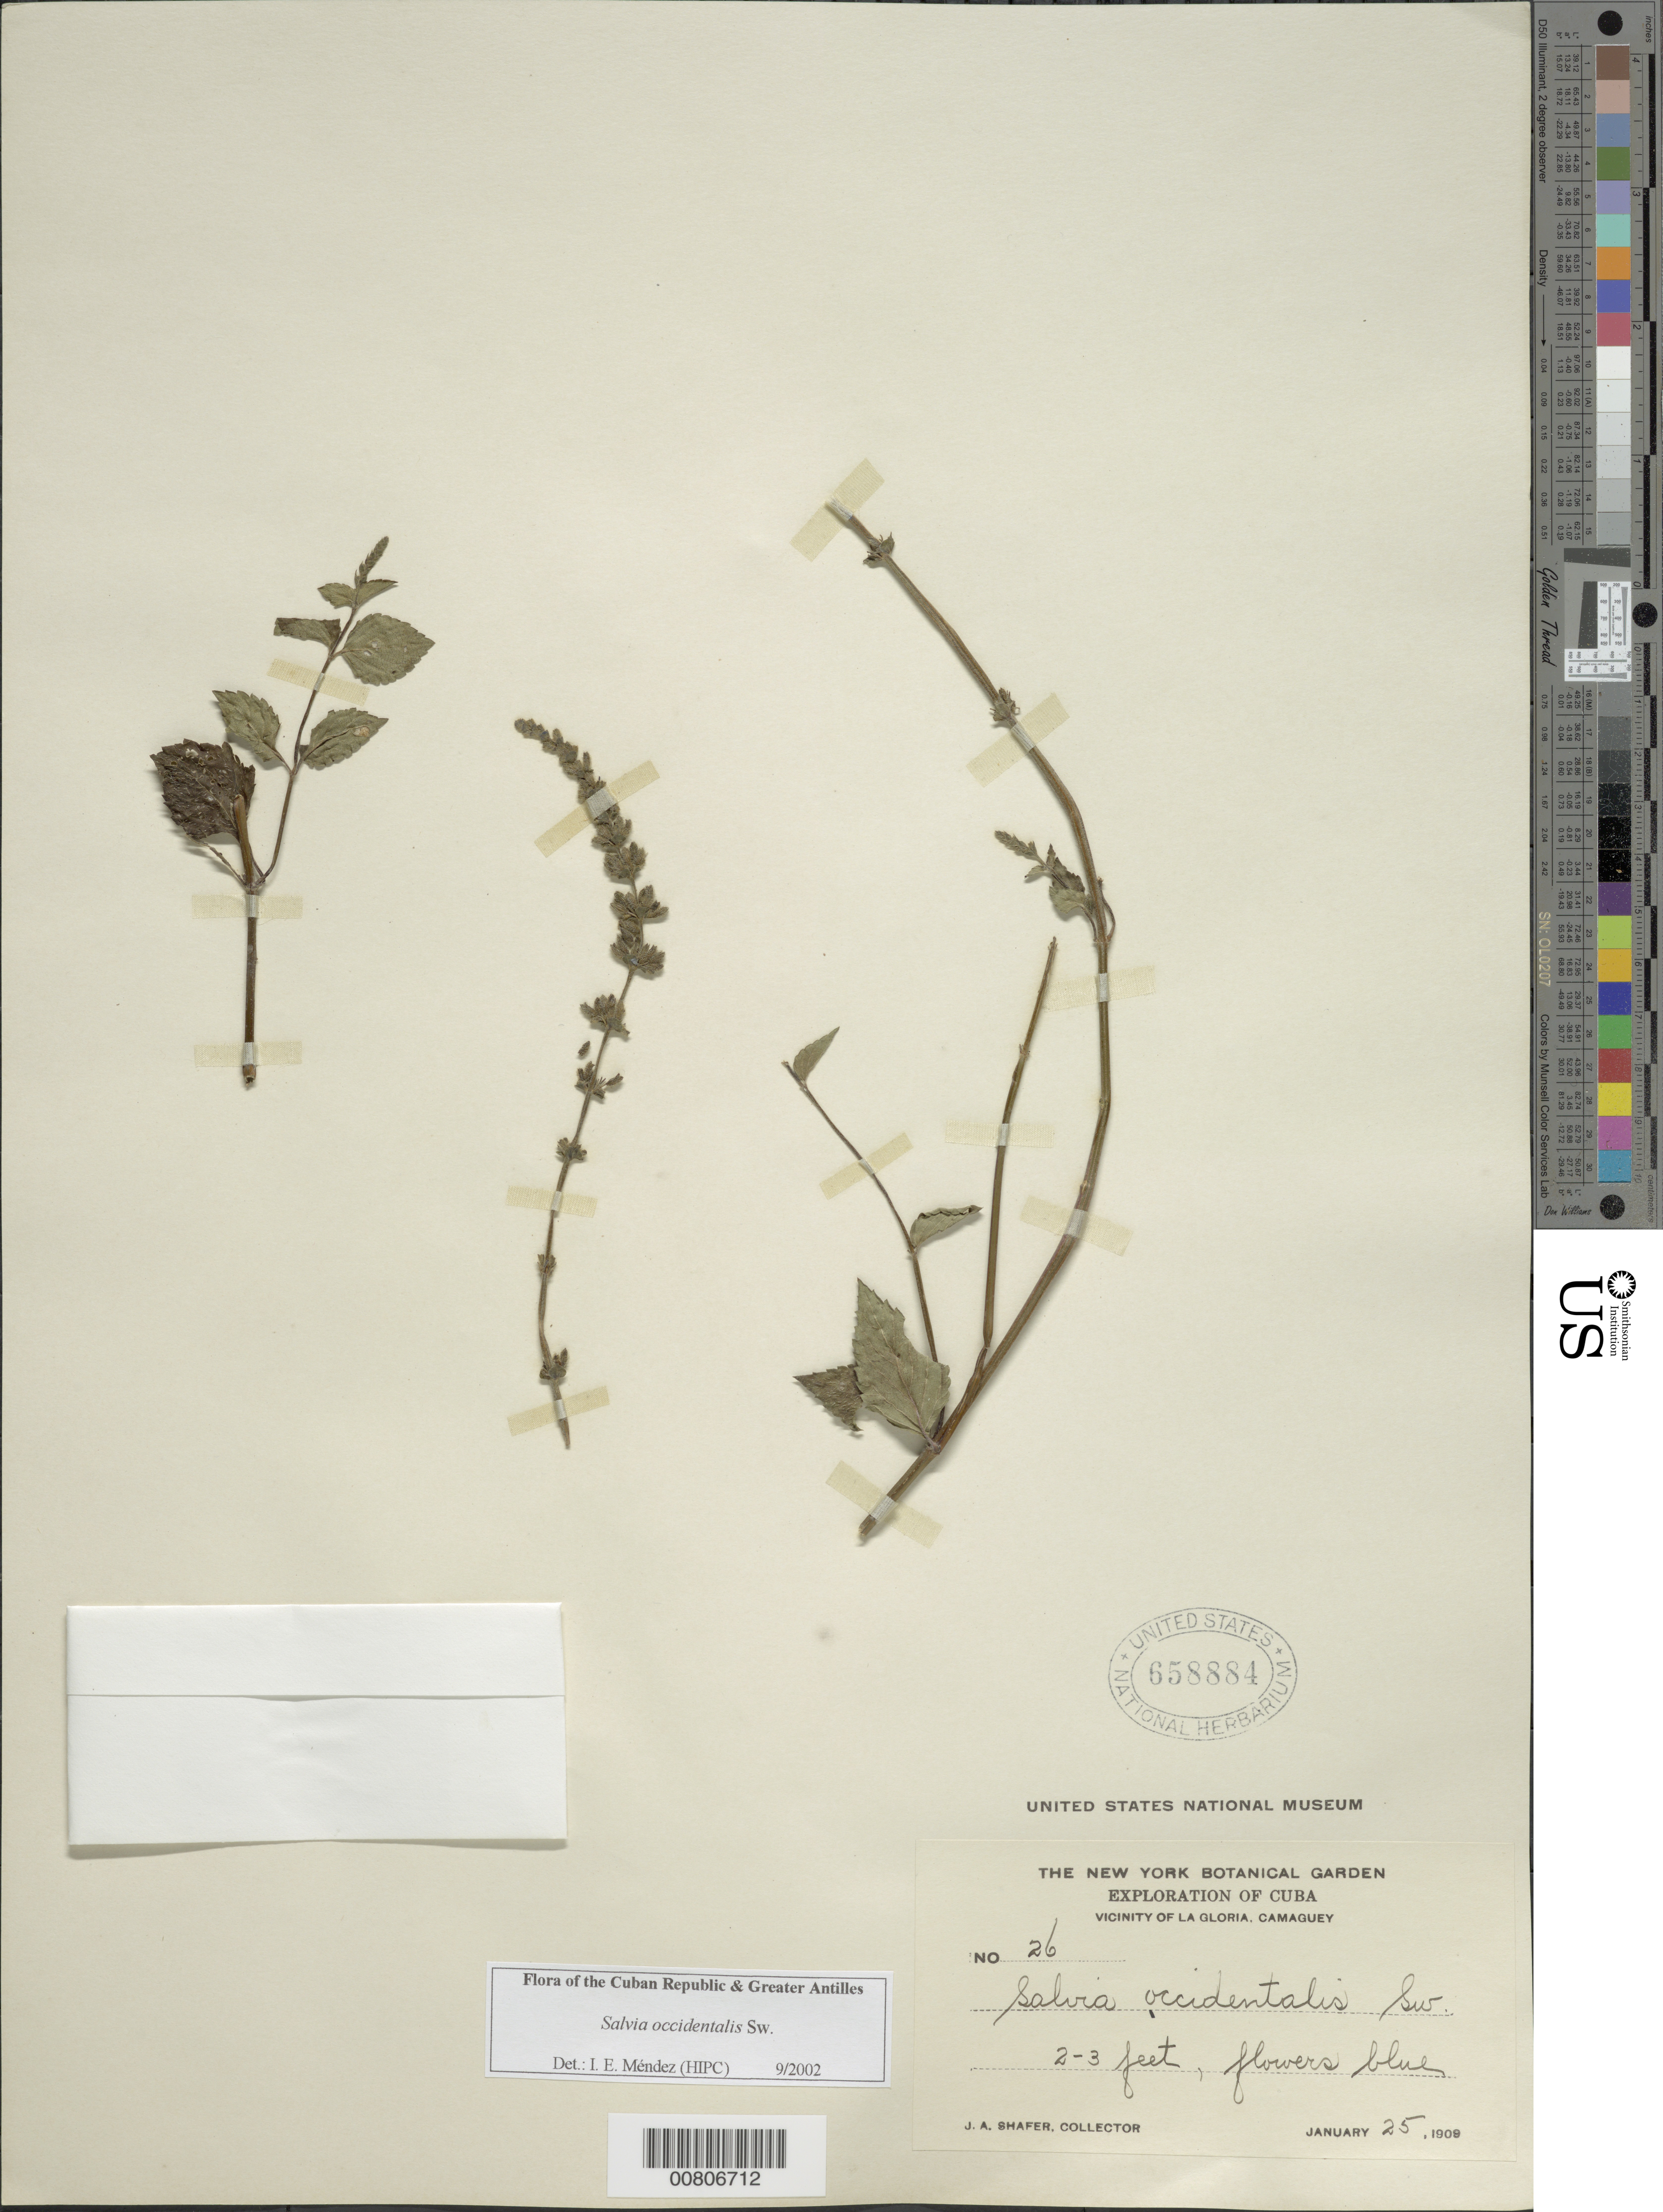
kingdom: Plantae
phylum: Tracheophyta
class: Magnoliopsida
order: Lamiales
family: Lamiaceae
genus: Salvia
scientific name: Salvia occidentalis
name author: Sw.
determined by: Méndez, Isidro E., (HIPC)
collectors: J. A. Shafer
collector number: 26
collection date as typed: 25 Jan 1909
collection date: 1909-01-25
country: Cuba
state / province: Camaguey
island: Cuba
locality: La Gloria vicinity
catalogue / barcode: US 658884